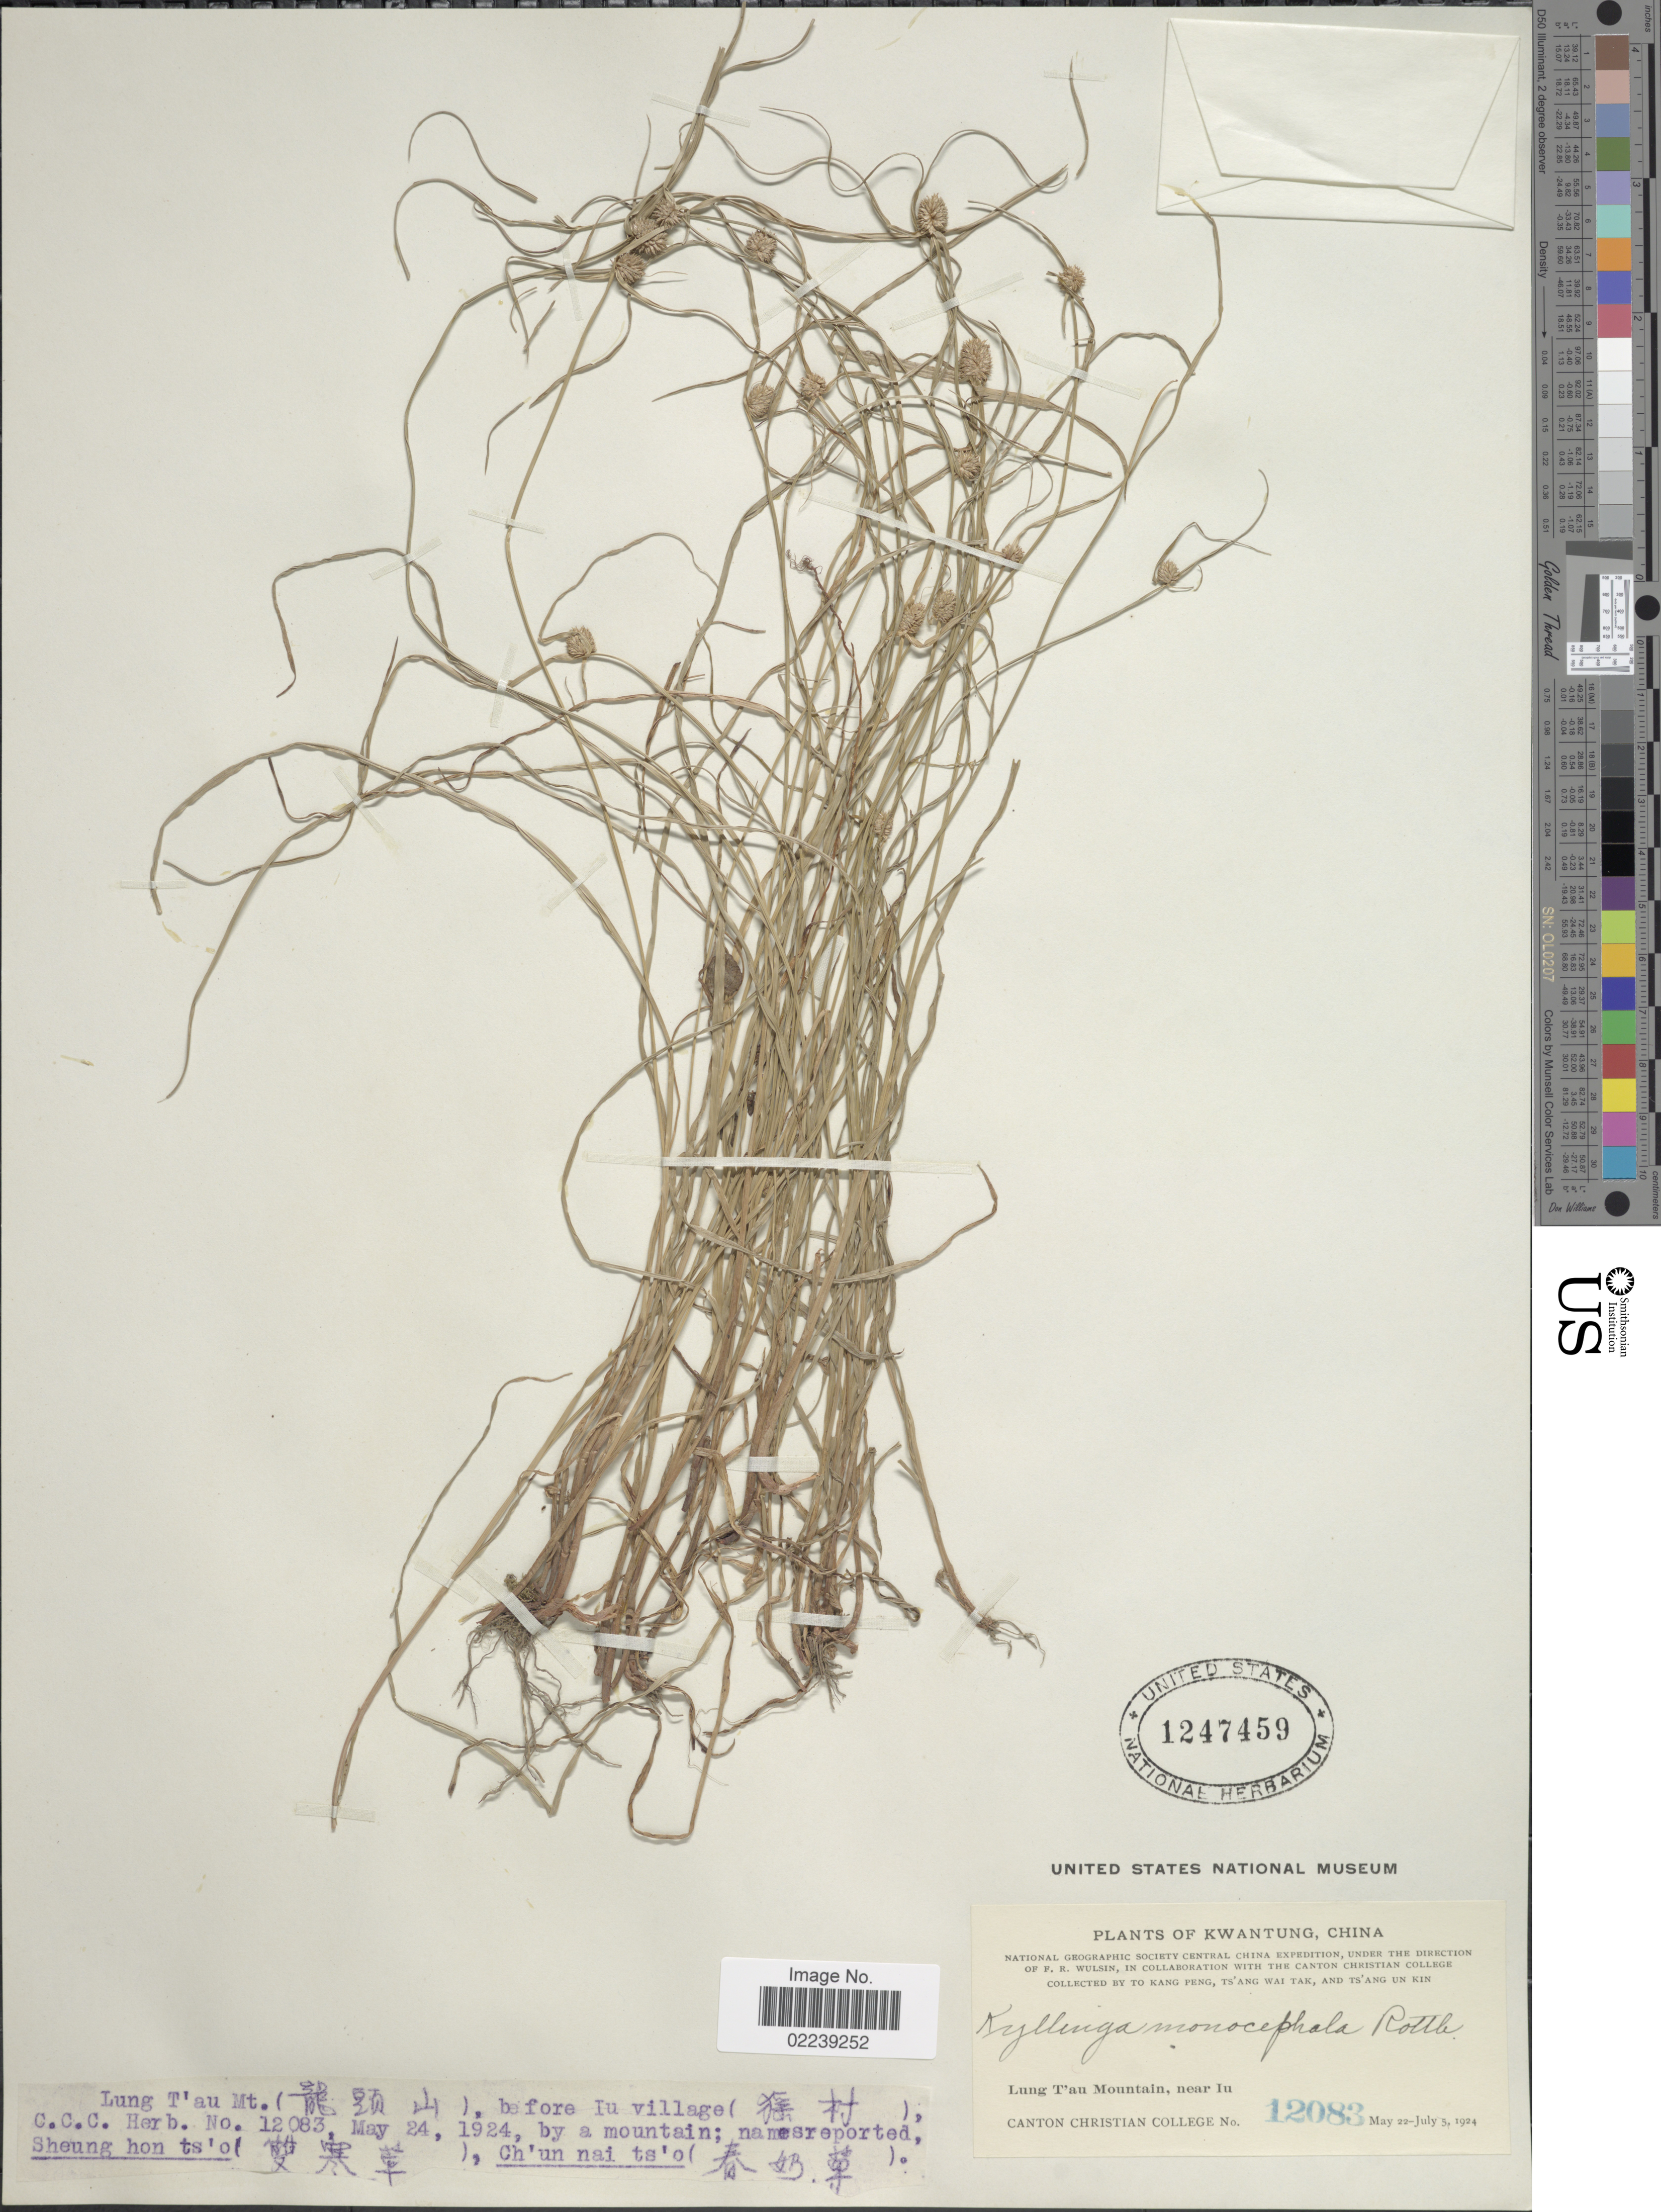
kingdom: Plantae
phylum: Tracheophyta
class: Liliopsida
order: Poales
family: Cyperaceae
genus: Cyperus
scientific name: Cyperus brevifolius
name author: (Rottb.) Hassk.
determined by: Strong, M. T., (US), Smithsonian Institution - National Museum of Natural History (UNITED STATES)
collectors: To Kang P'eng, W. T. Tsang & U. K. Tsang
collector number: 12083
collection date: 1924-05-22/1924-07-05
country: China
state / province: Guangdong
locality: Kwangtung, Lung T'an Mountain, Near Iu. Before Iu village, by a mountain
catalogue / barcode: US 1247459